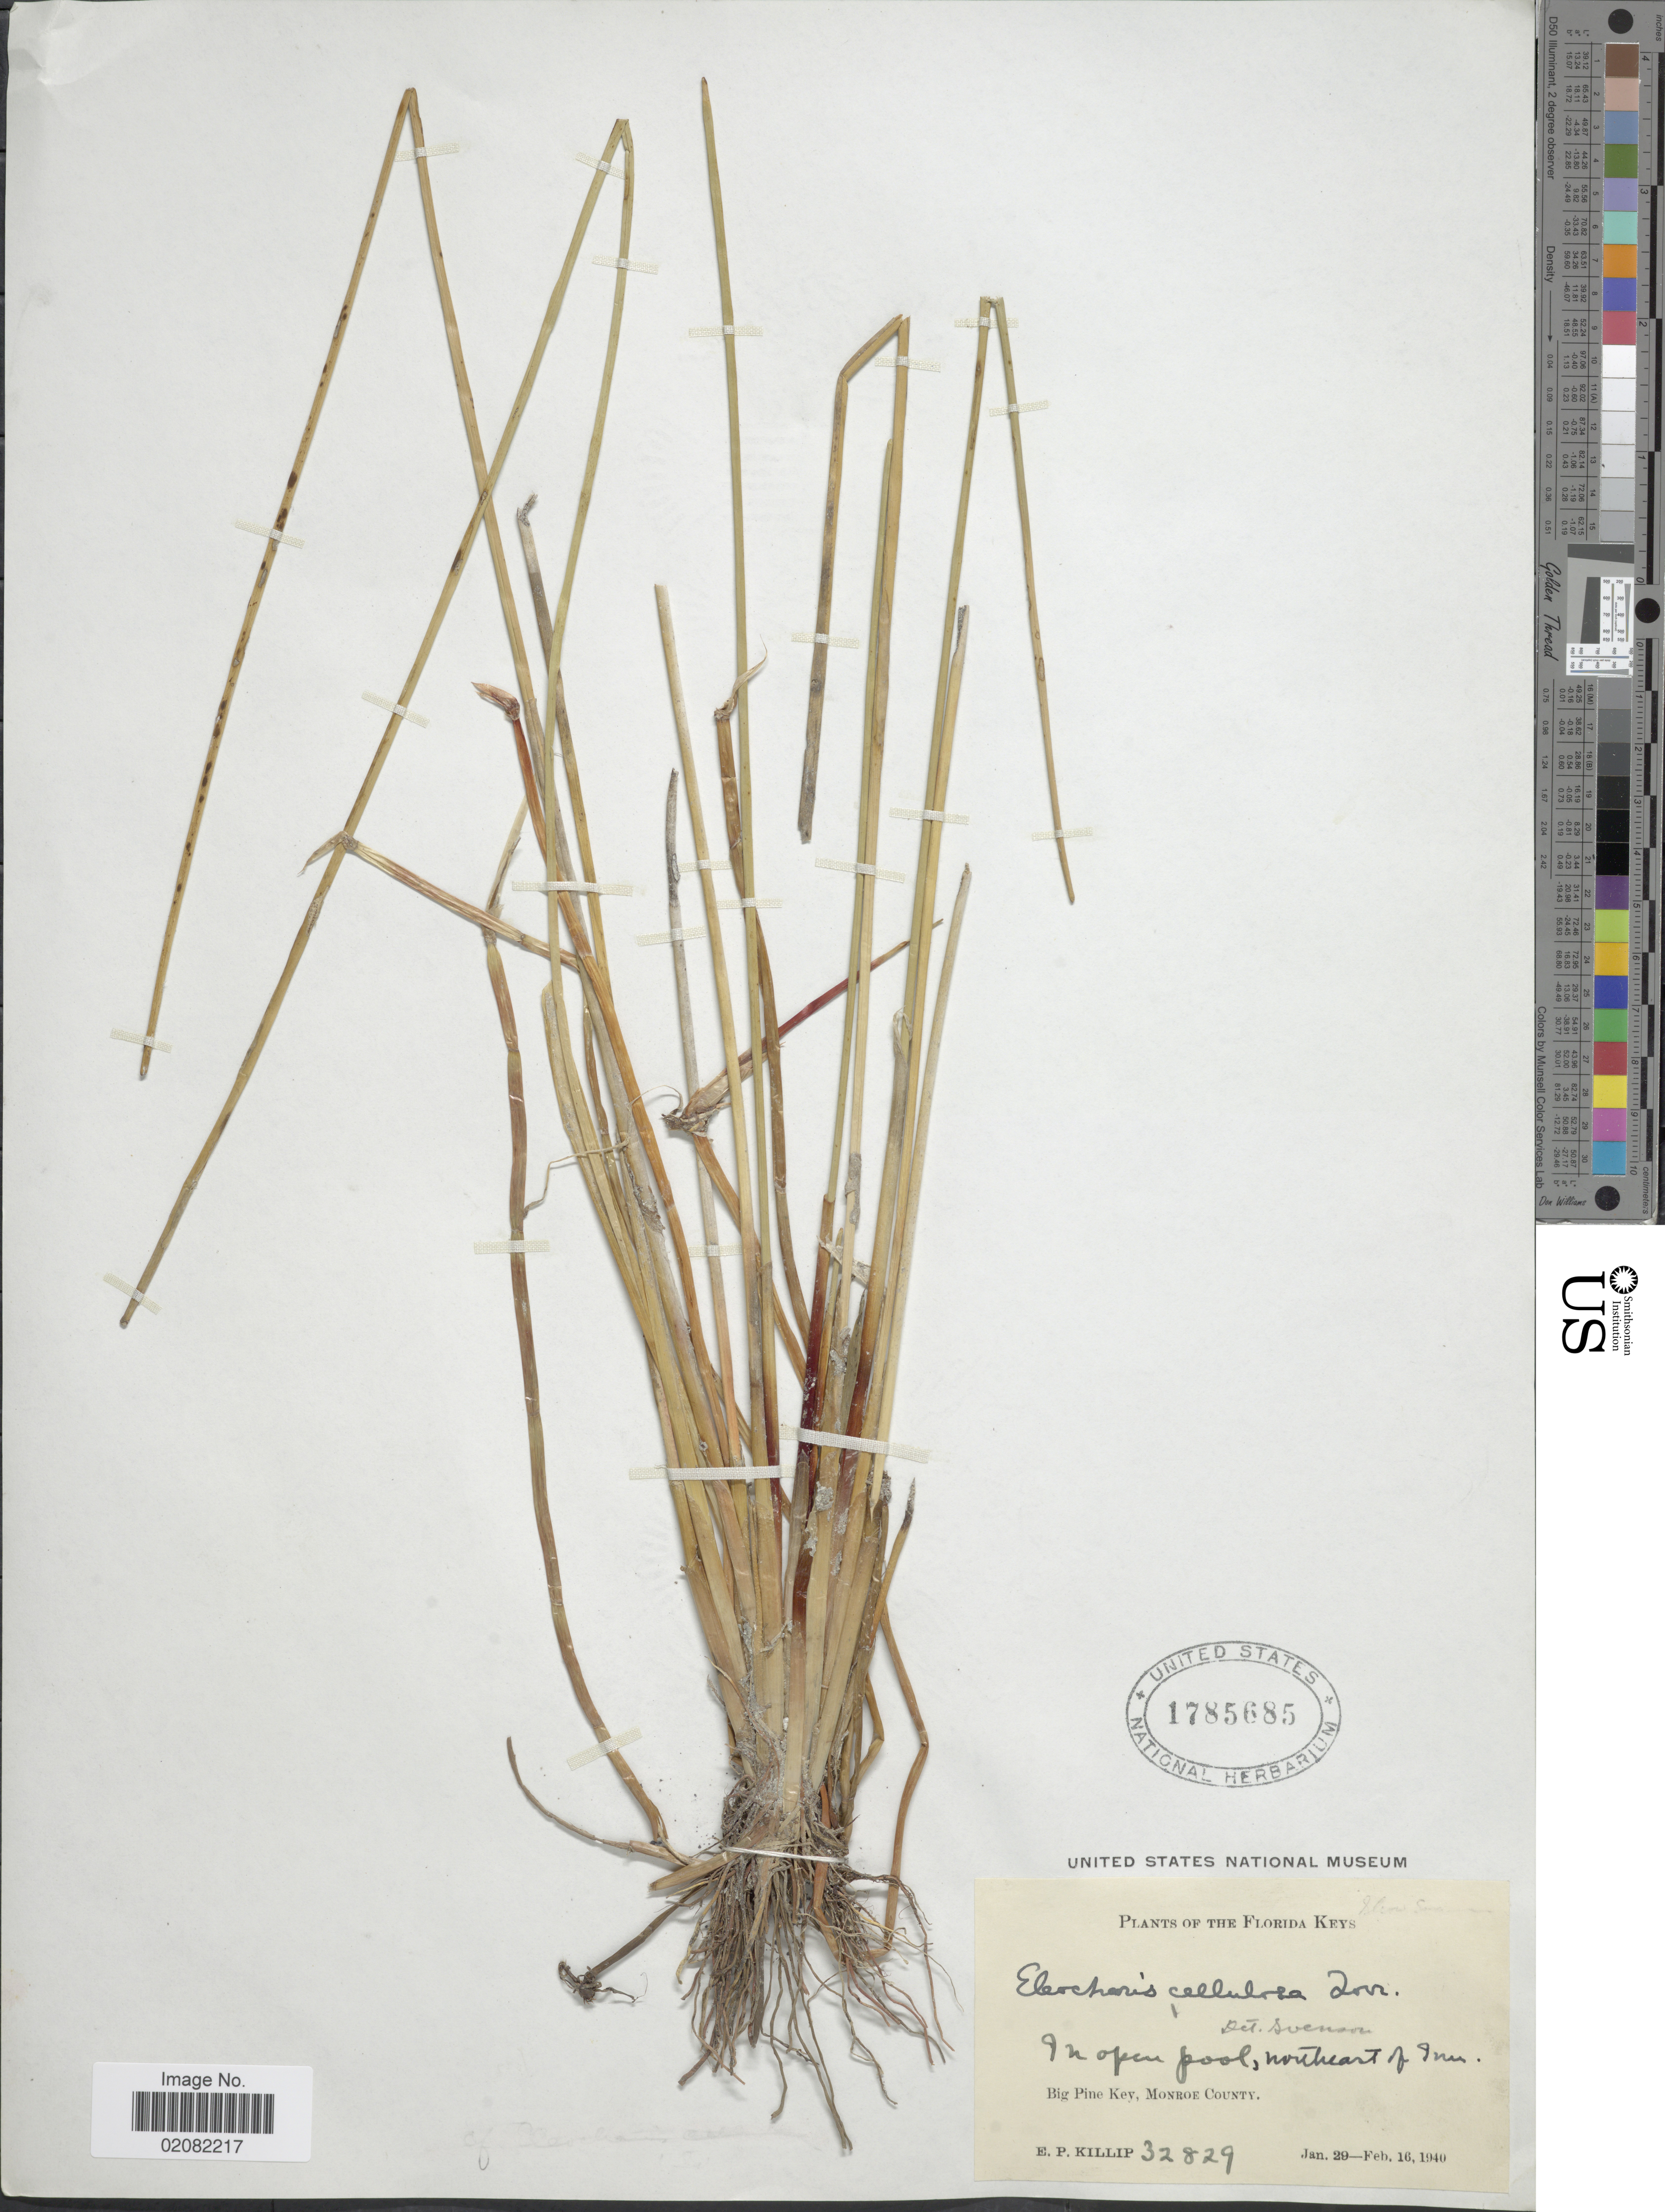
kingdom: Plantae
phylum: Tracheophyta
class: Liliopsida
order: Poales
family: Cyperaceae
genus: Eleocharis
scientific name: Eleocharis cellulosa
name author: Torr.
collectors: E. P. Killip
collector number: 32829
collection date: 1940-01-29/1940-02-16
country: United States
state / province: Florida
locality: Florida Keys, northeast of Inn, Big Pine Key, Monroe County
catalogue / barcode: US 1785685